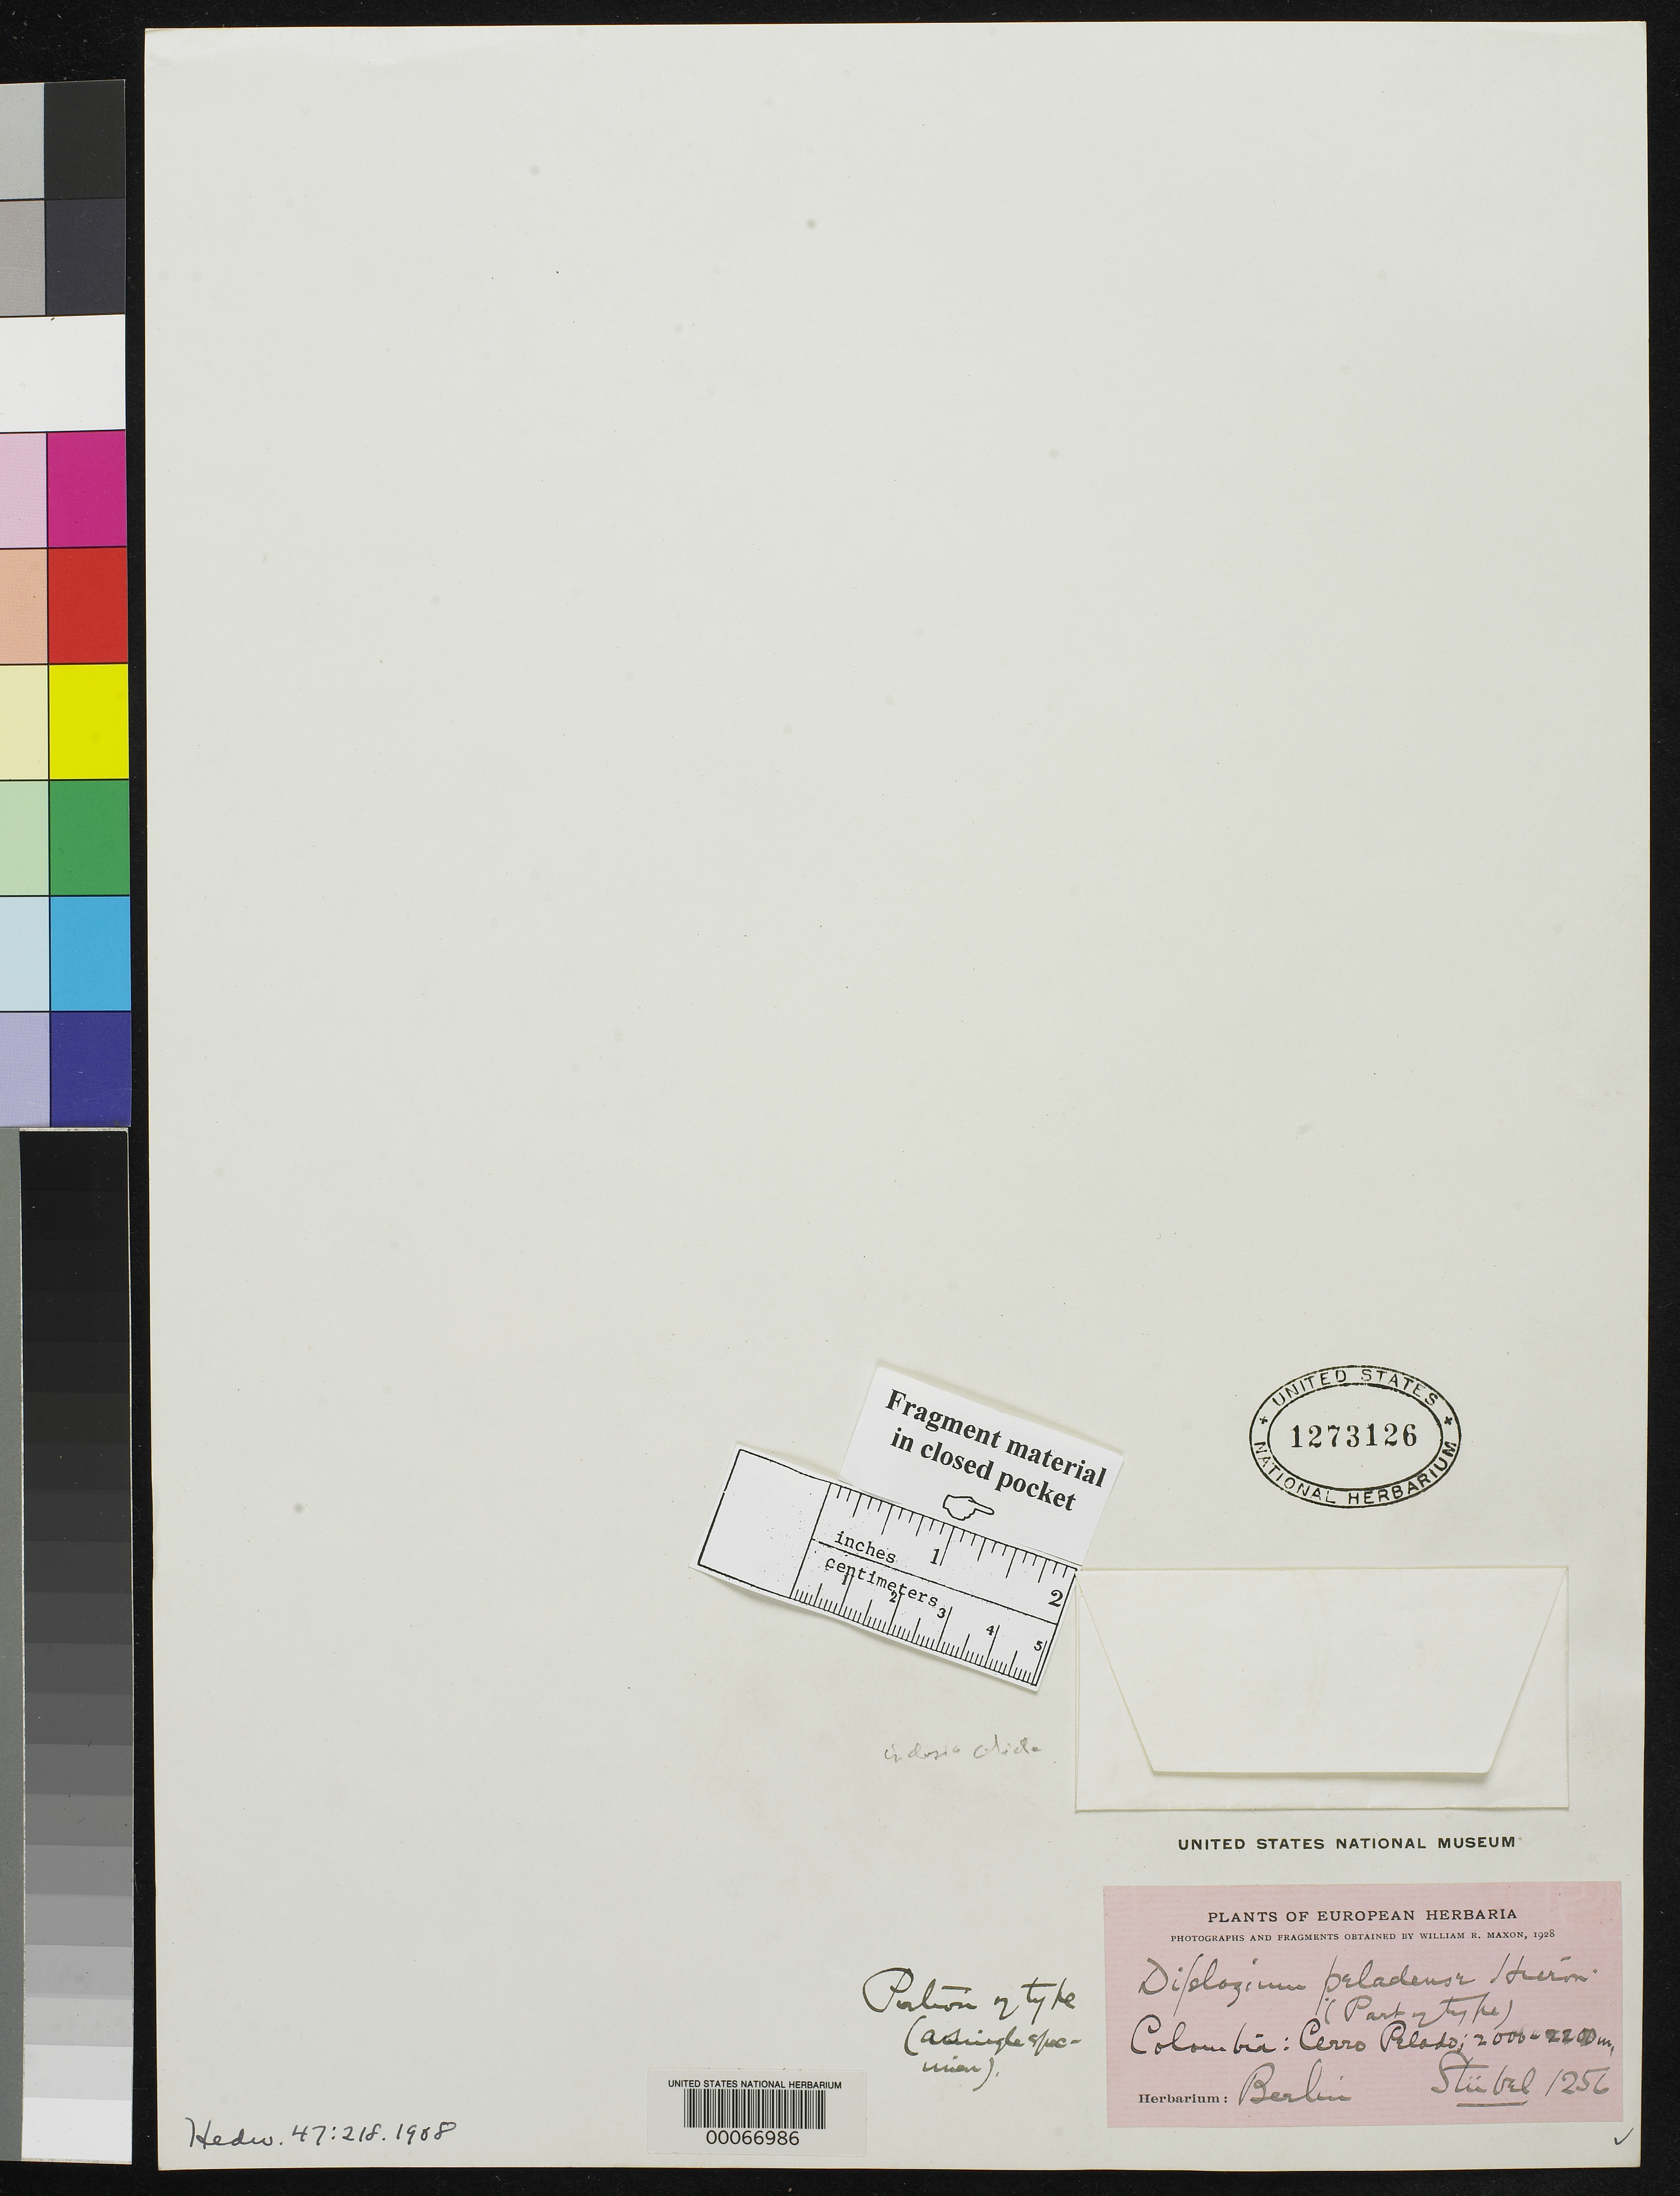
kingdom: Plantae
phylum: Tracheophyta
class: Polypodiopsida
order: Polypodiales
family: Athyriaceae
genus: Diplazium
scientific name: Diplazium peladense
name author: Hieron.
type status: Type Fragment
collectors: M. Stuebel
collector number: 1256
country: Colombia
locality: Cerro PeLado.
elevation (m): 2000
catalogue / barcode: US 1273126